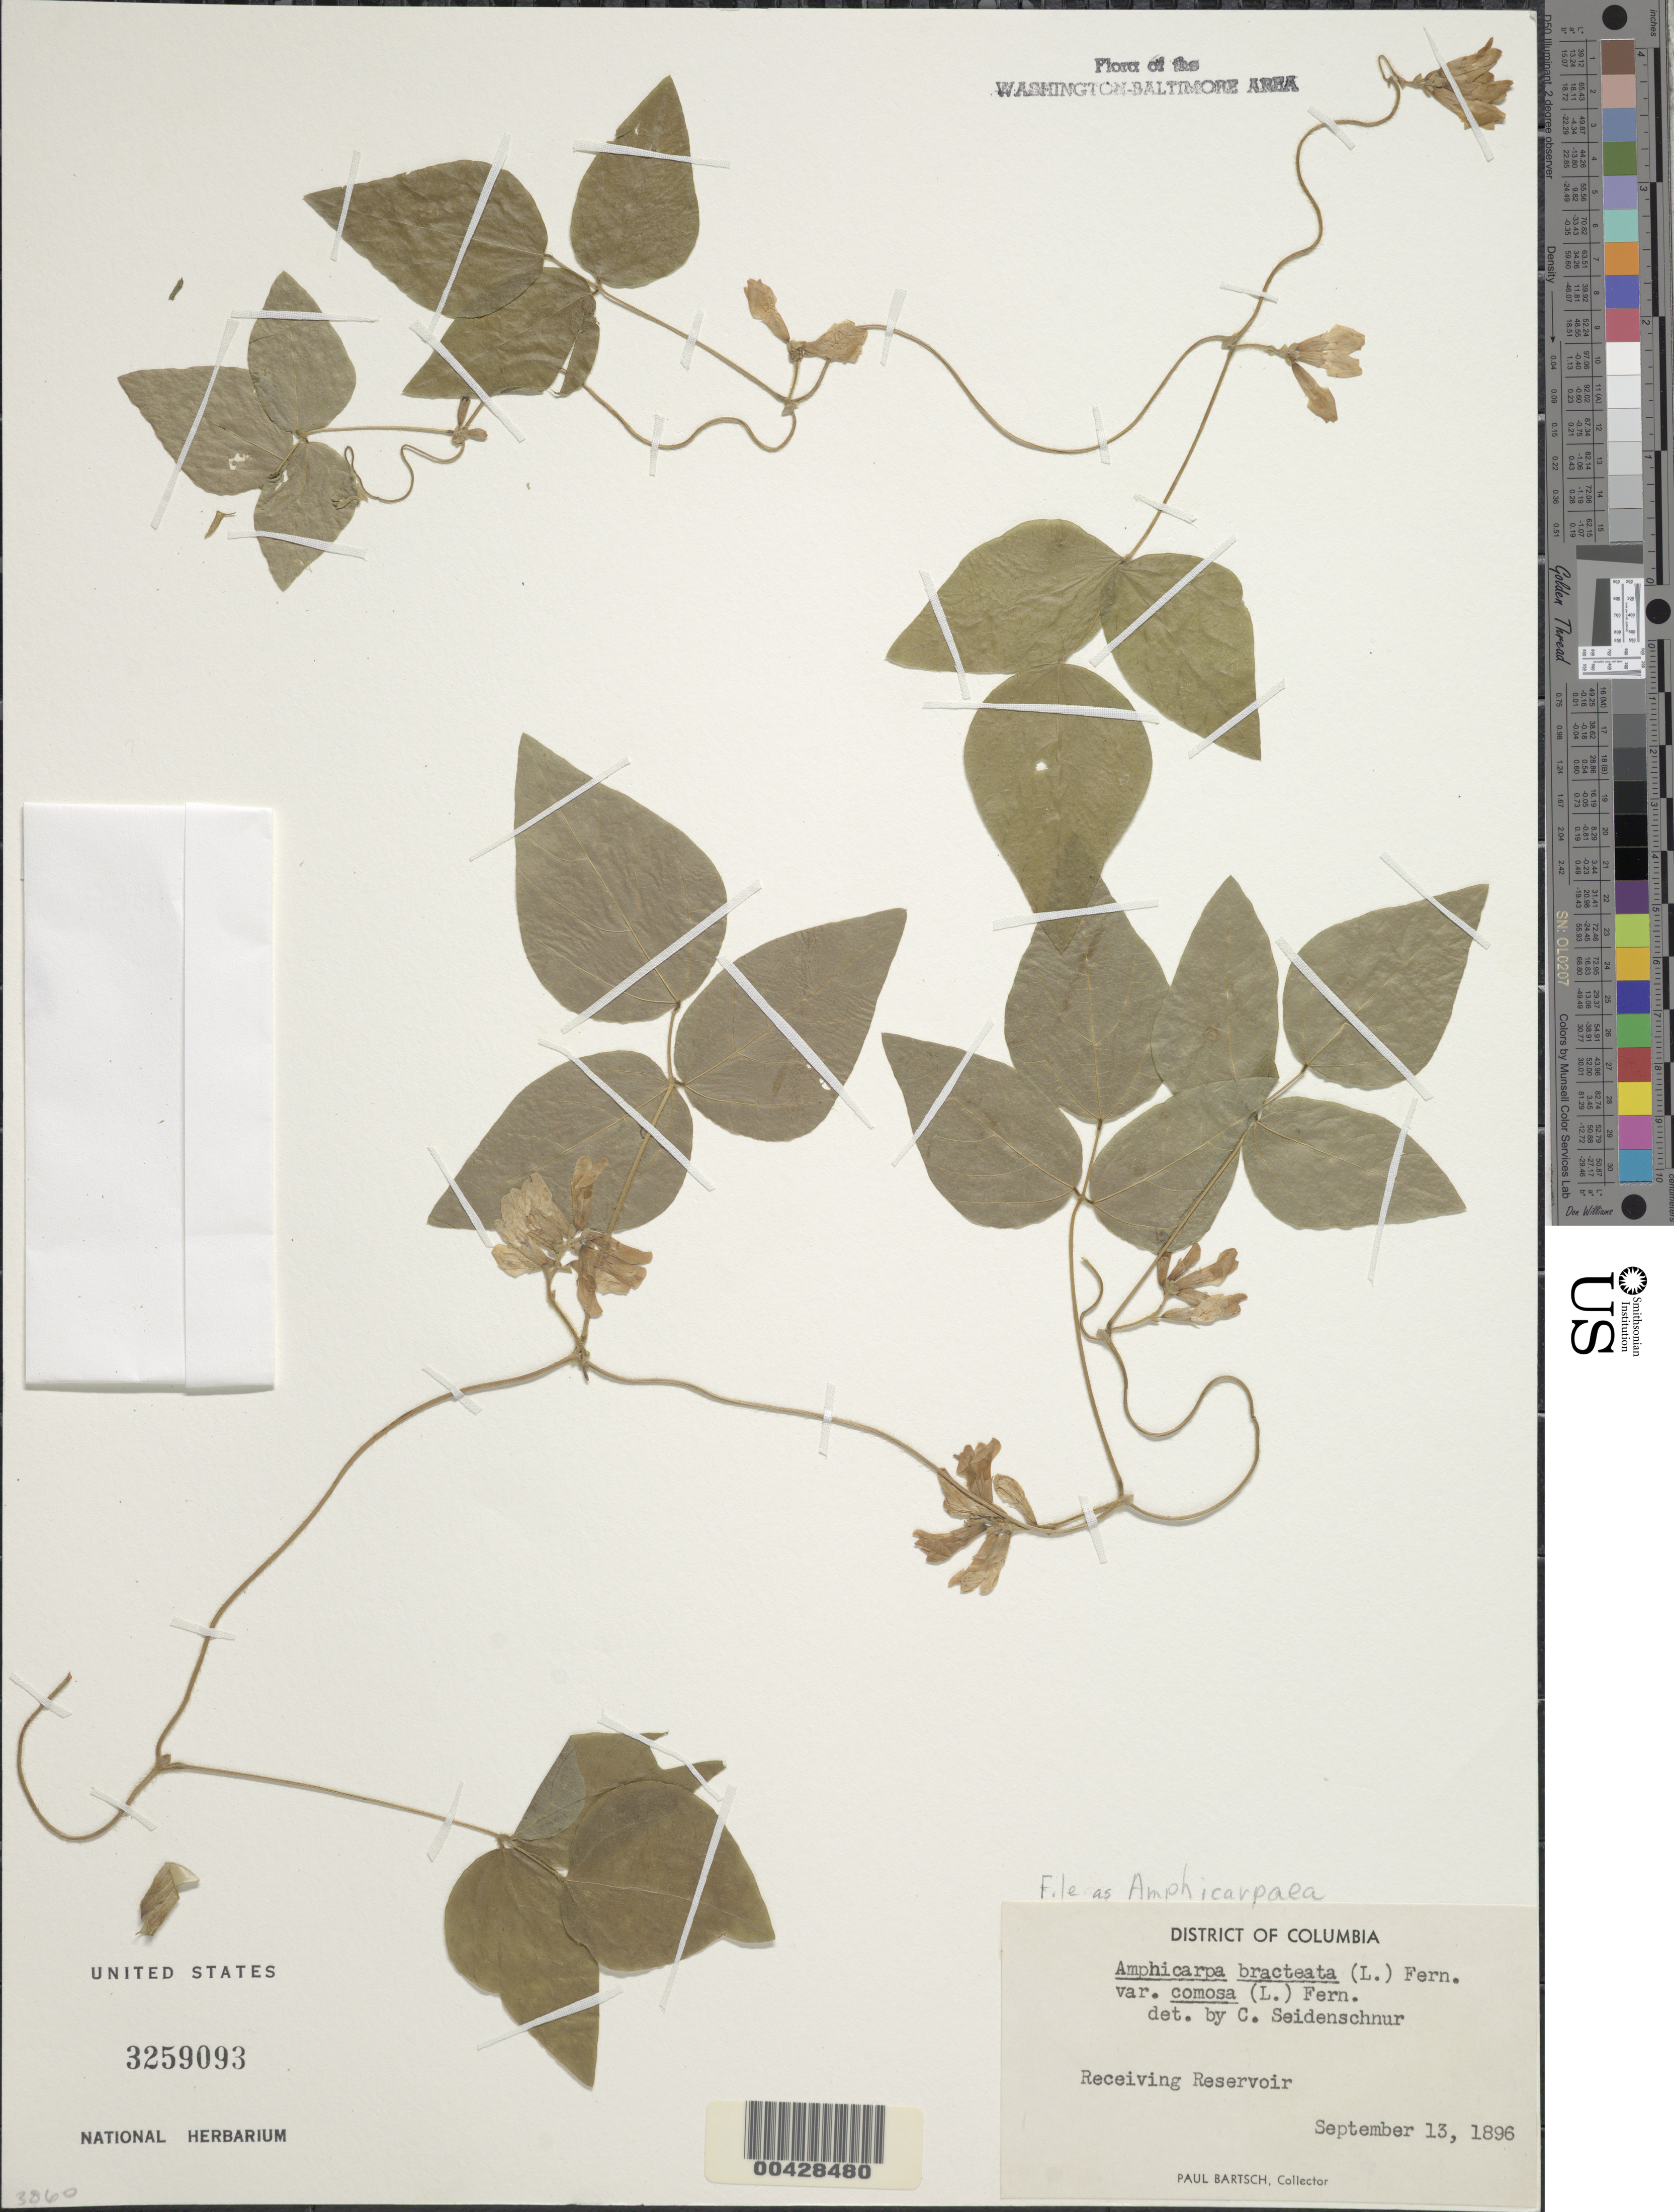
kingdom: Plantae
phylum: Tracheophyta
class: Magnoliopsida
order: Fabales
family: Fabaceae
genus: Amphicarpaea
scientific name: Amphicarpaea bracteata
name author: (L.) Fernald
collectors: P. Bartsch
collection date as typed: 13 Sep 1896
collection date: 1896-09-13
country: United States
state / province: District of Columbia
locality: Receiving Reservoir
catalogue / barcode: US 3259093